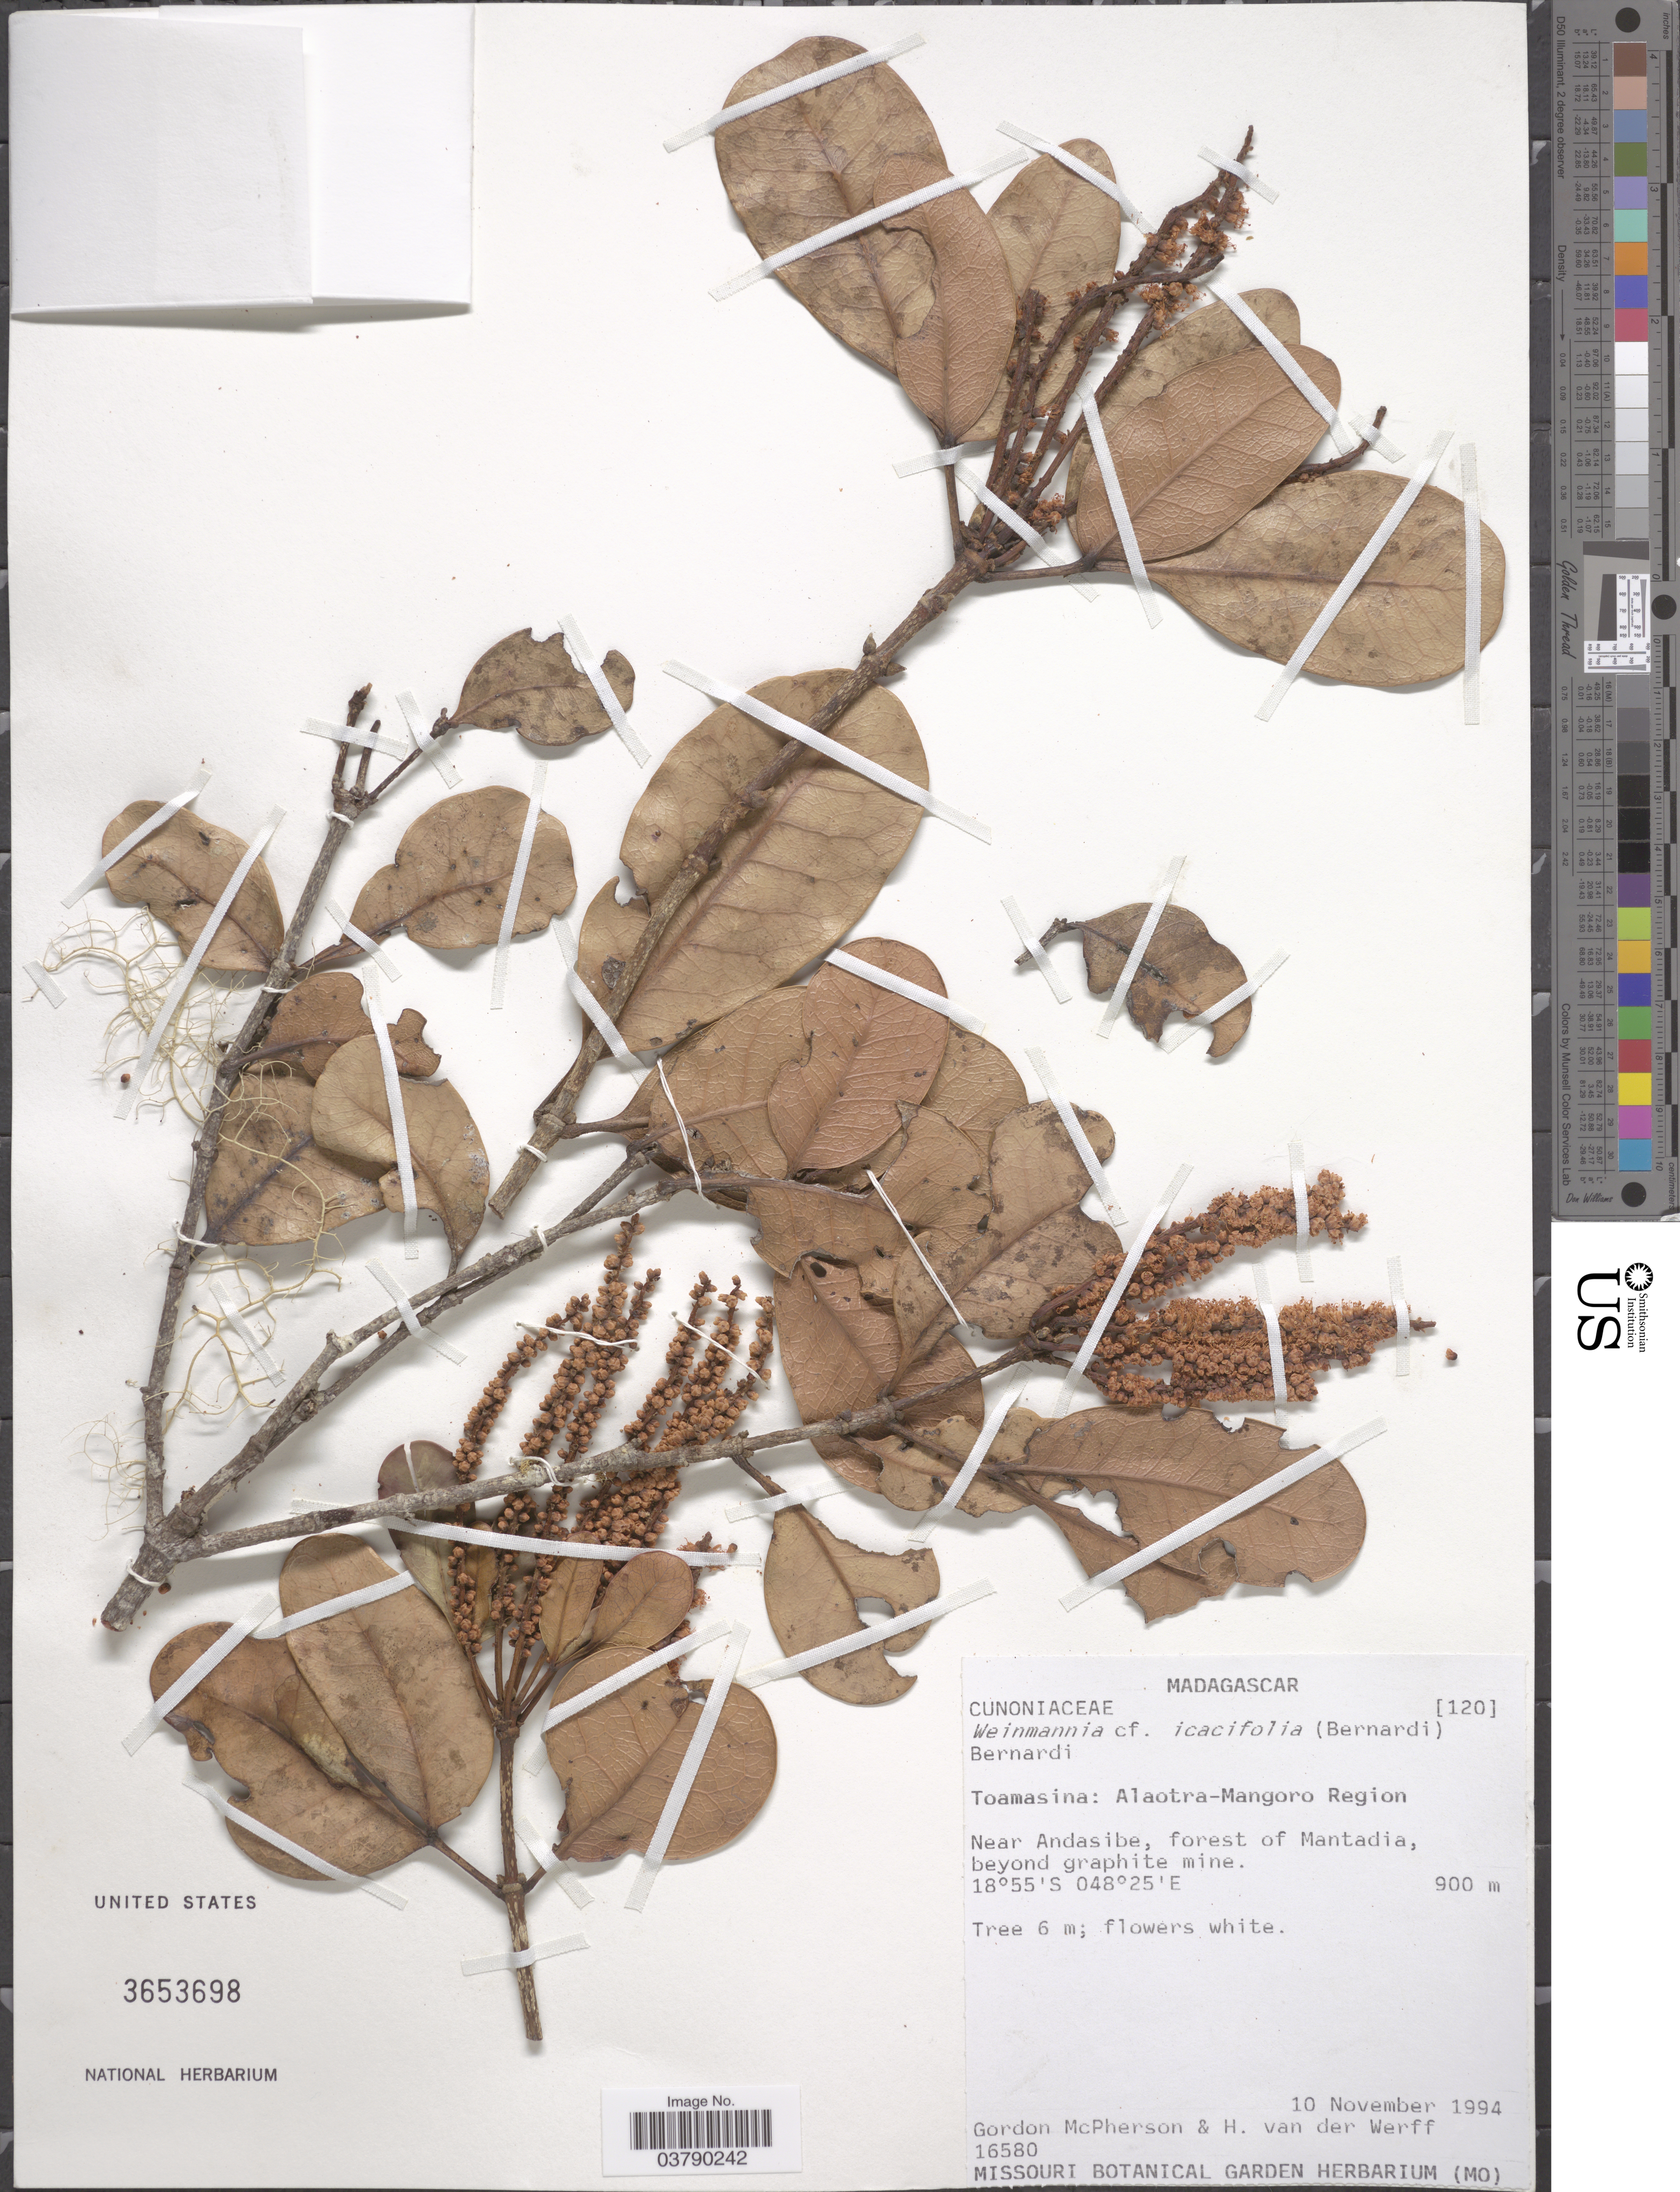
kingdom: Plantae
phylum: Tracheophyta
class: Magnoliopsida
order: Oxalidales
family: Cunoniaceae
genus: Pterophylla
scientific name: Pterophylla icacifolia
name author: (Bernardi) J. Bradford & Z.S. Rogers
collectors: G. McPherson & H. van der Werff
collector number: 16580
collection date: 1994-11-10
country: Madagascar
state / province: Alaotra Mangoro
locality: Alaotra-Mangoro Region. Near Andasibe, forest of Mantadia, beyond graphite mine.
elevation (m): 900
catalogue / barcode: US 3653698